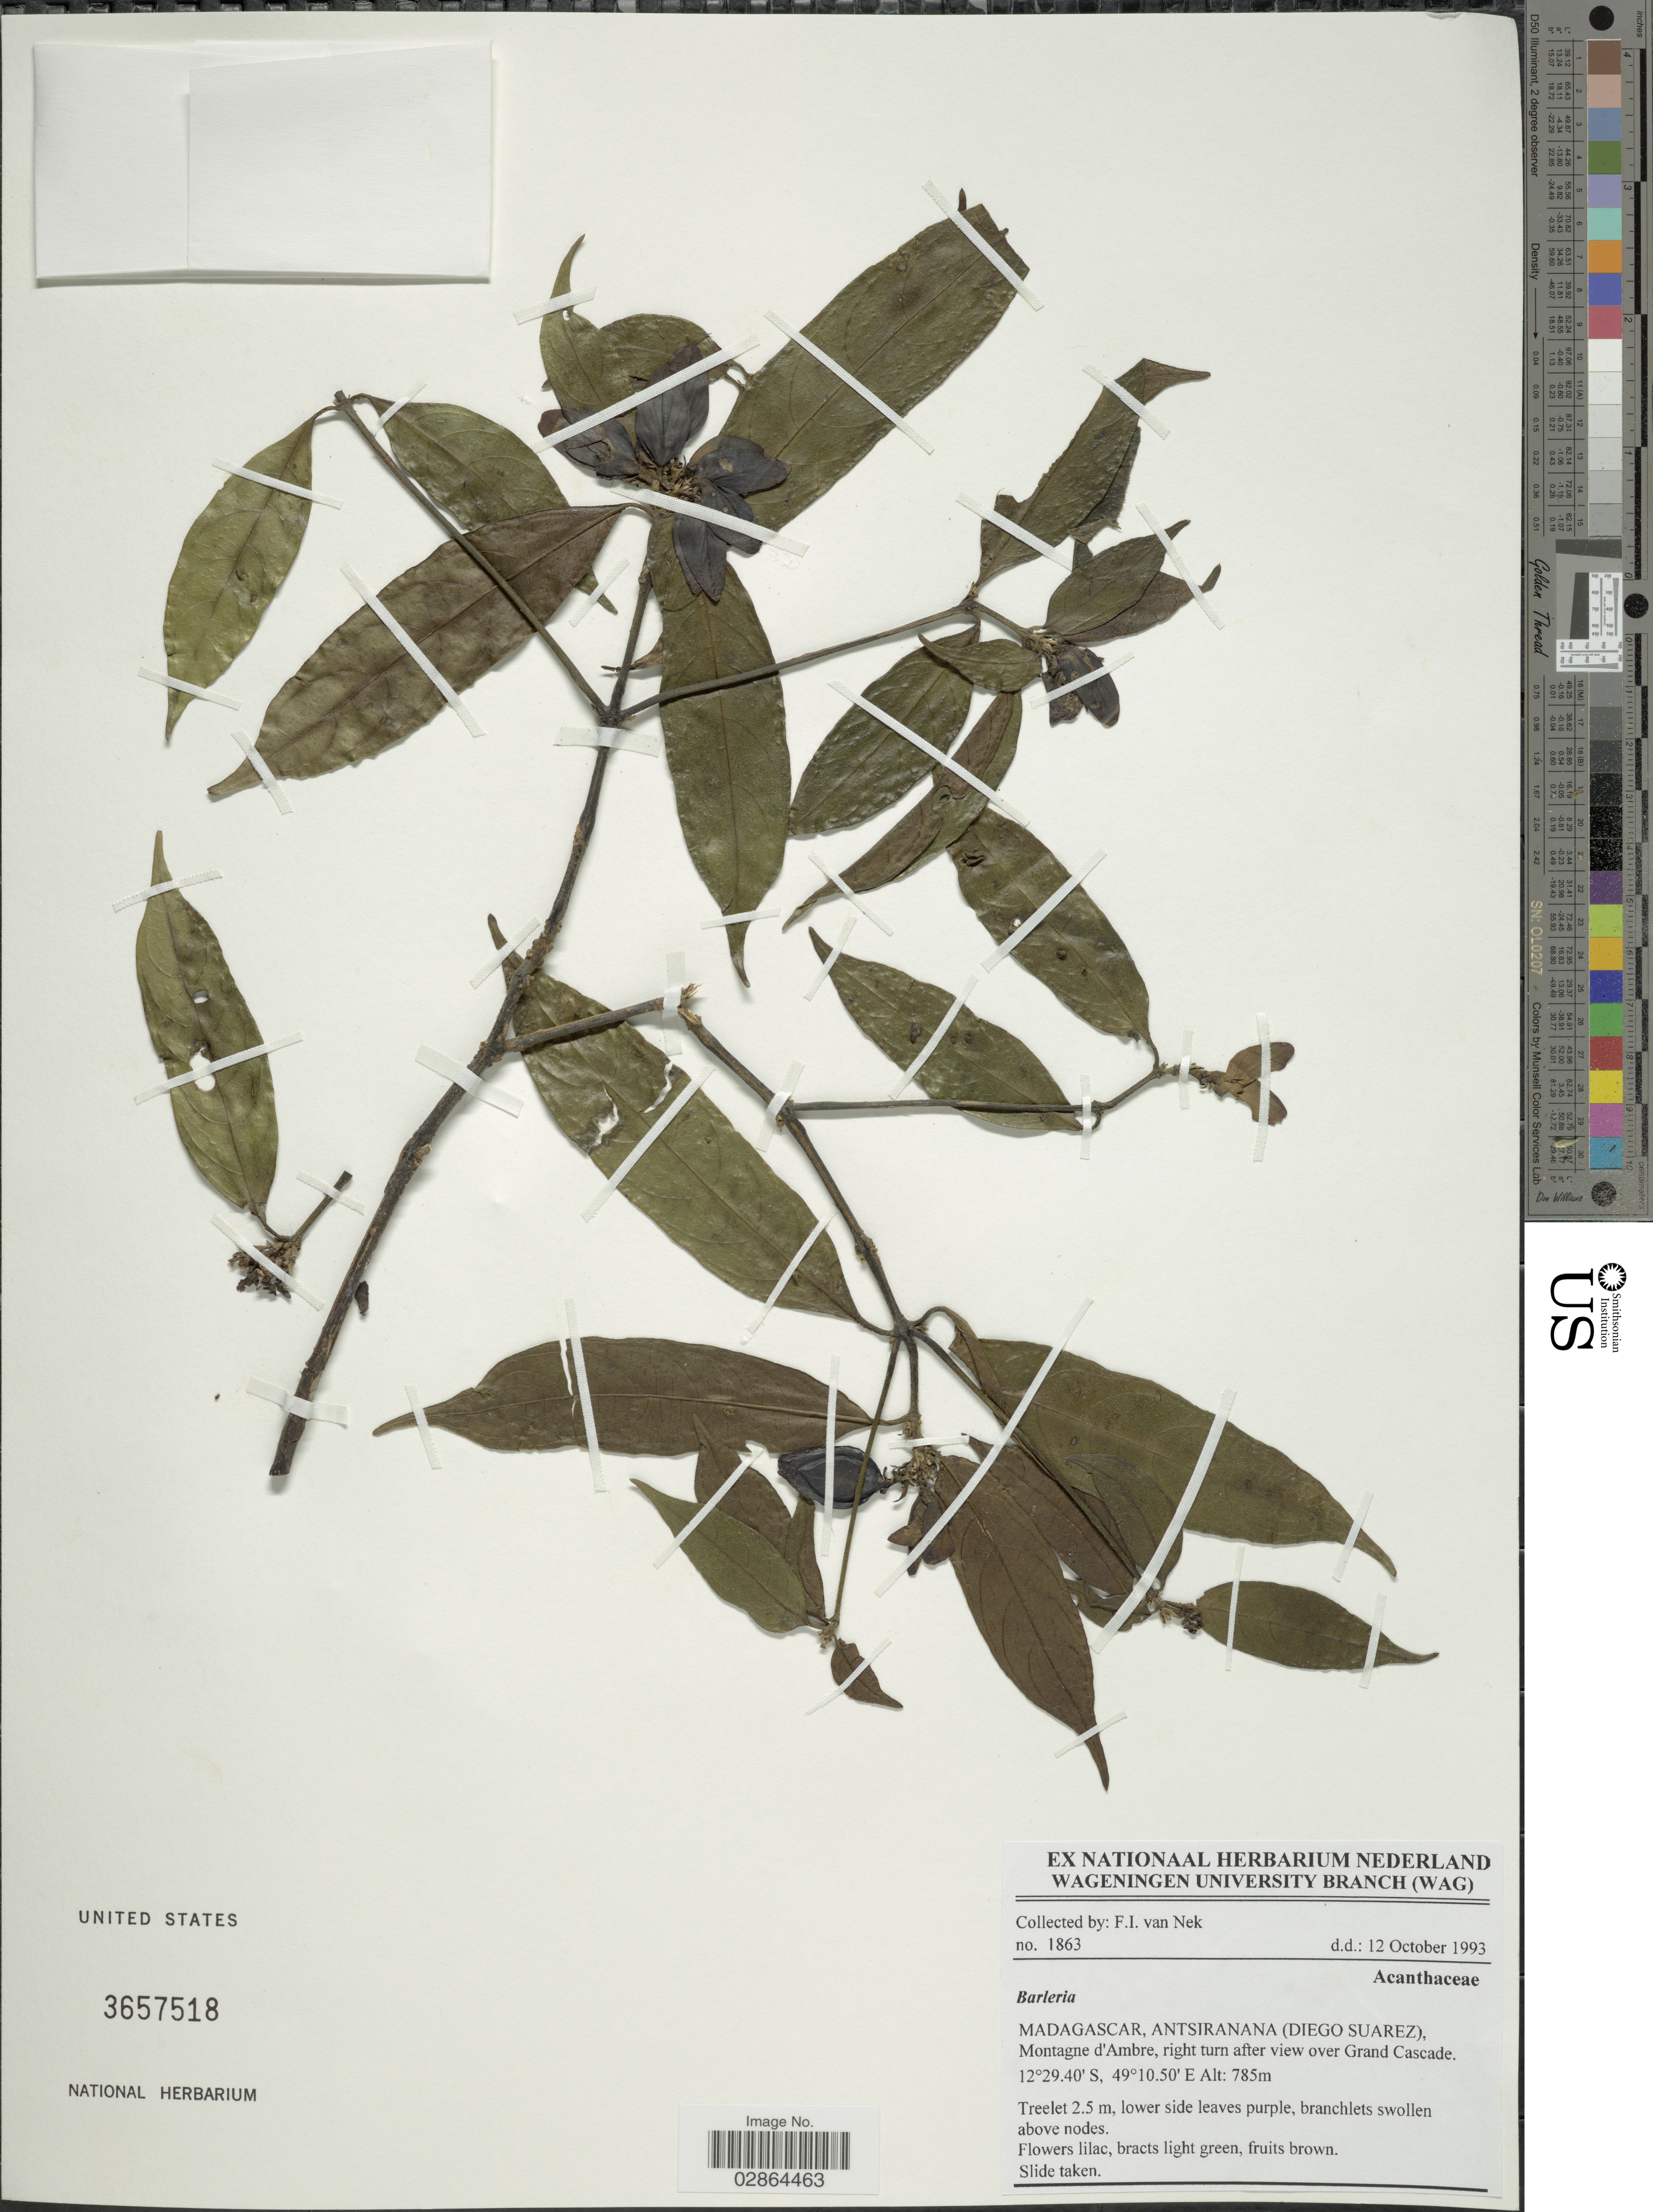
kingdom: Plantae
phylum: Tracheophyta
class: Magnoliopsida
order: Lamiales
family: Acanthaceae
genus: Barleria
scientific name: Barleria sp.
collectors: F. van Nek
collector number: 1863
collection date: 1993-10-12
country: Madagascar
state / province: Diana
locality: (Diego Suarez). Montagne d'Ambre, right turn after view over Grand Cascade.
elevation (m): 785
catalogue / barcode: US 3657518